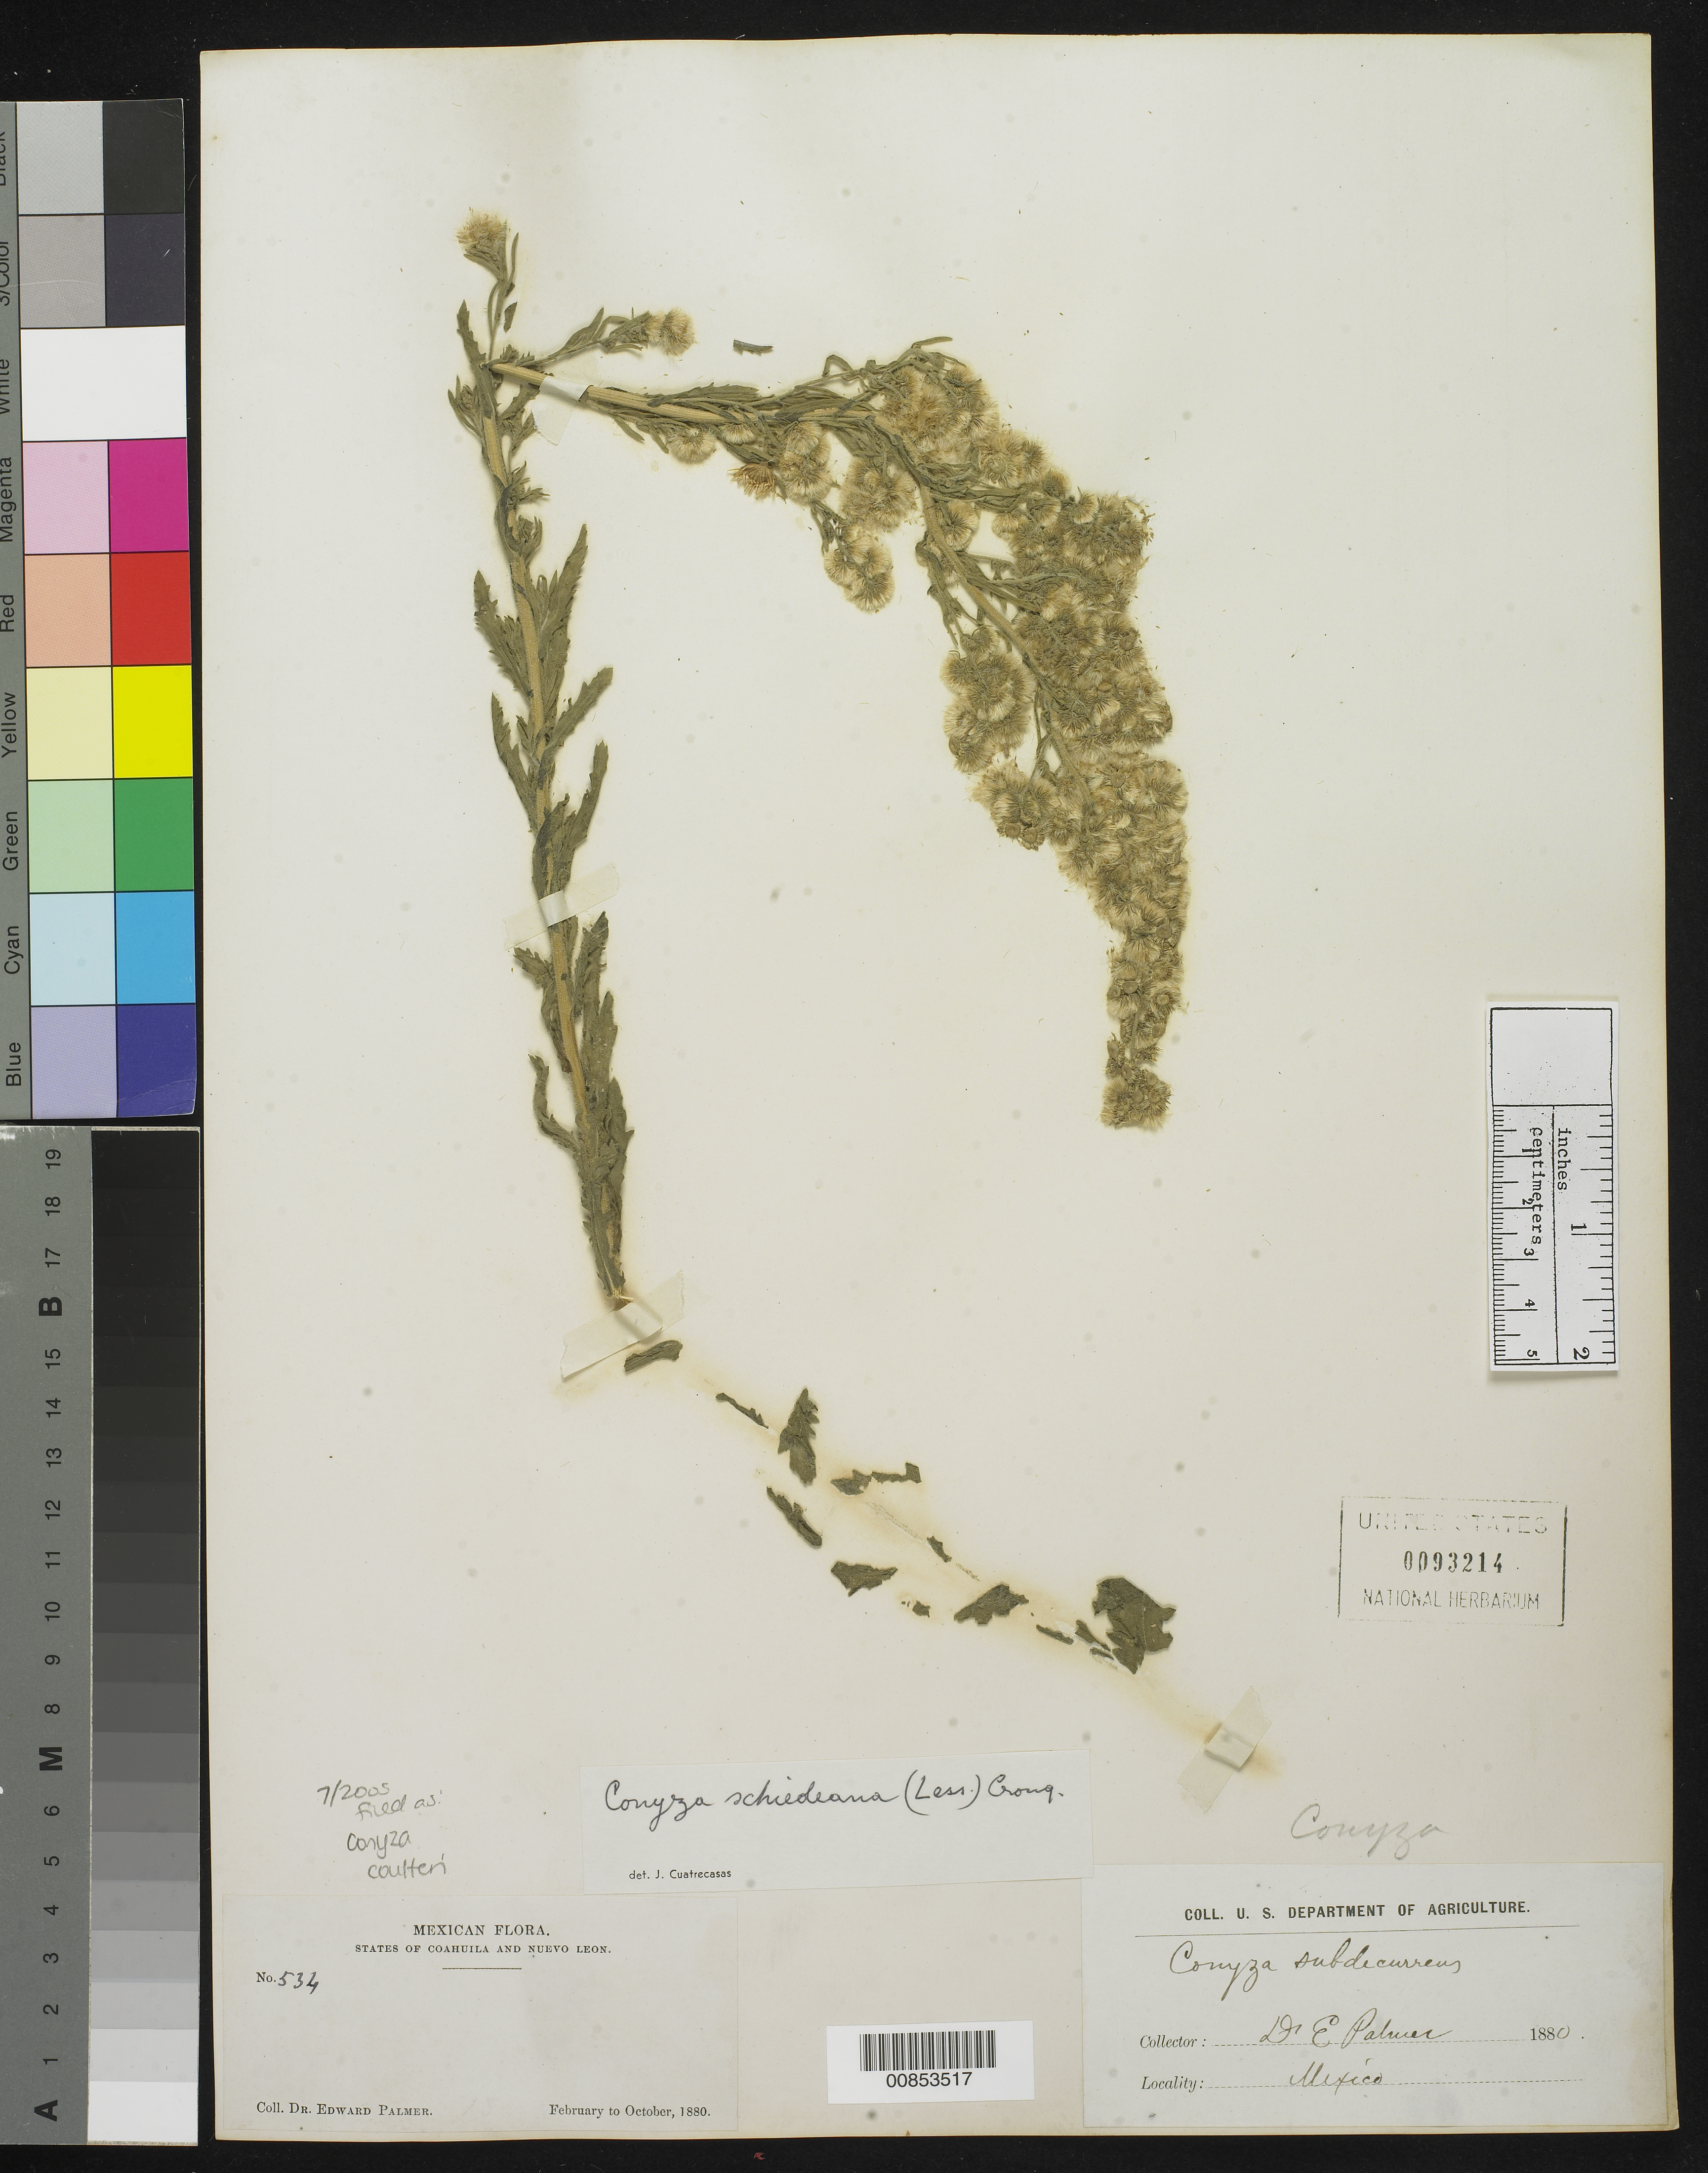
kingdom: Plantae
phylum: Tracheophyta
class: Magnoliopsida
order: Asterales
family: Asteraceae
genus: Conyza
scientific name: Conyza coulteri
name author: A. Gray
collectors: E. Palmer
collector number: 534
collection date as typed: Feb 1880 to -- Oct 1880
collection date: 1880-02/1880-10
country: Mexico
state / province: Coahuila / Nuevo León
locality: States of Coahuila and Nuevo León.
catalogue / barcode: US 93214